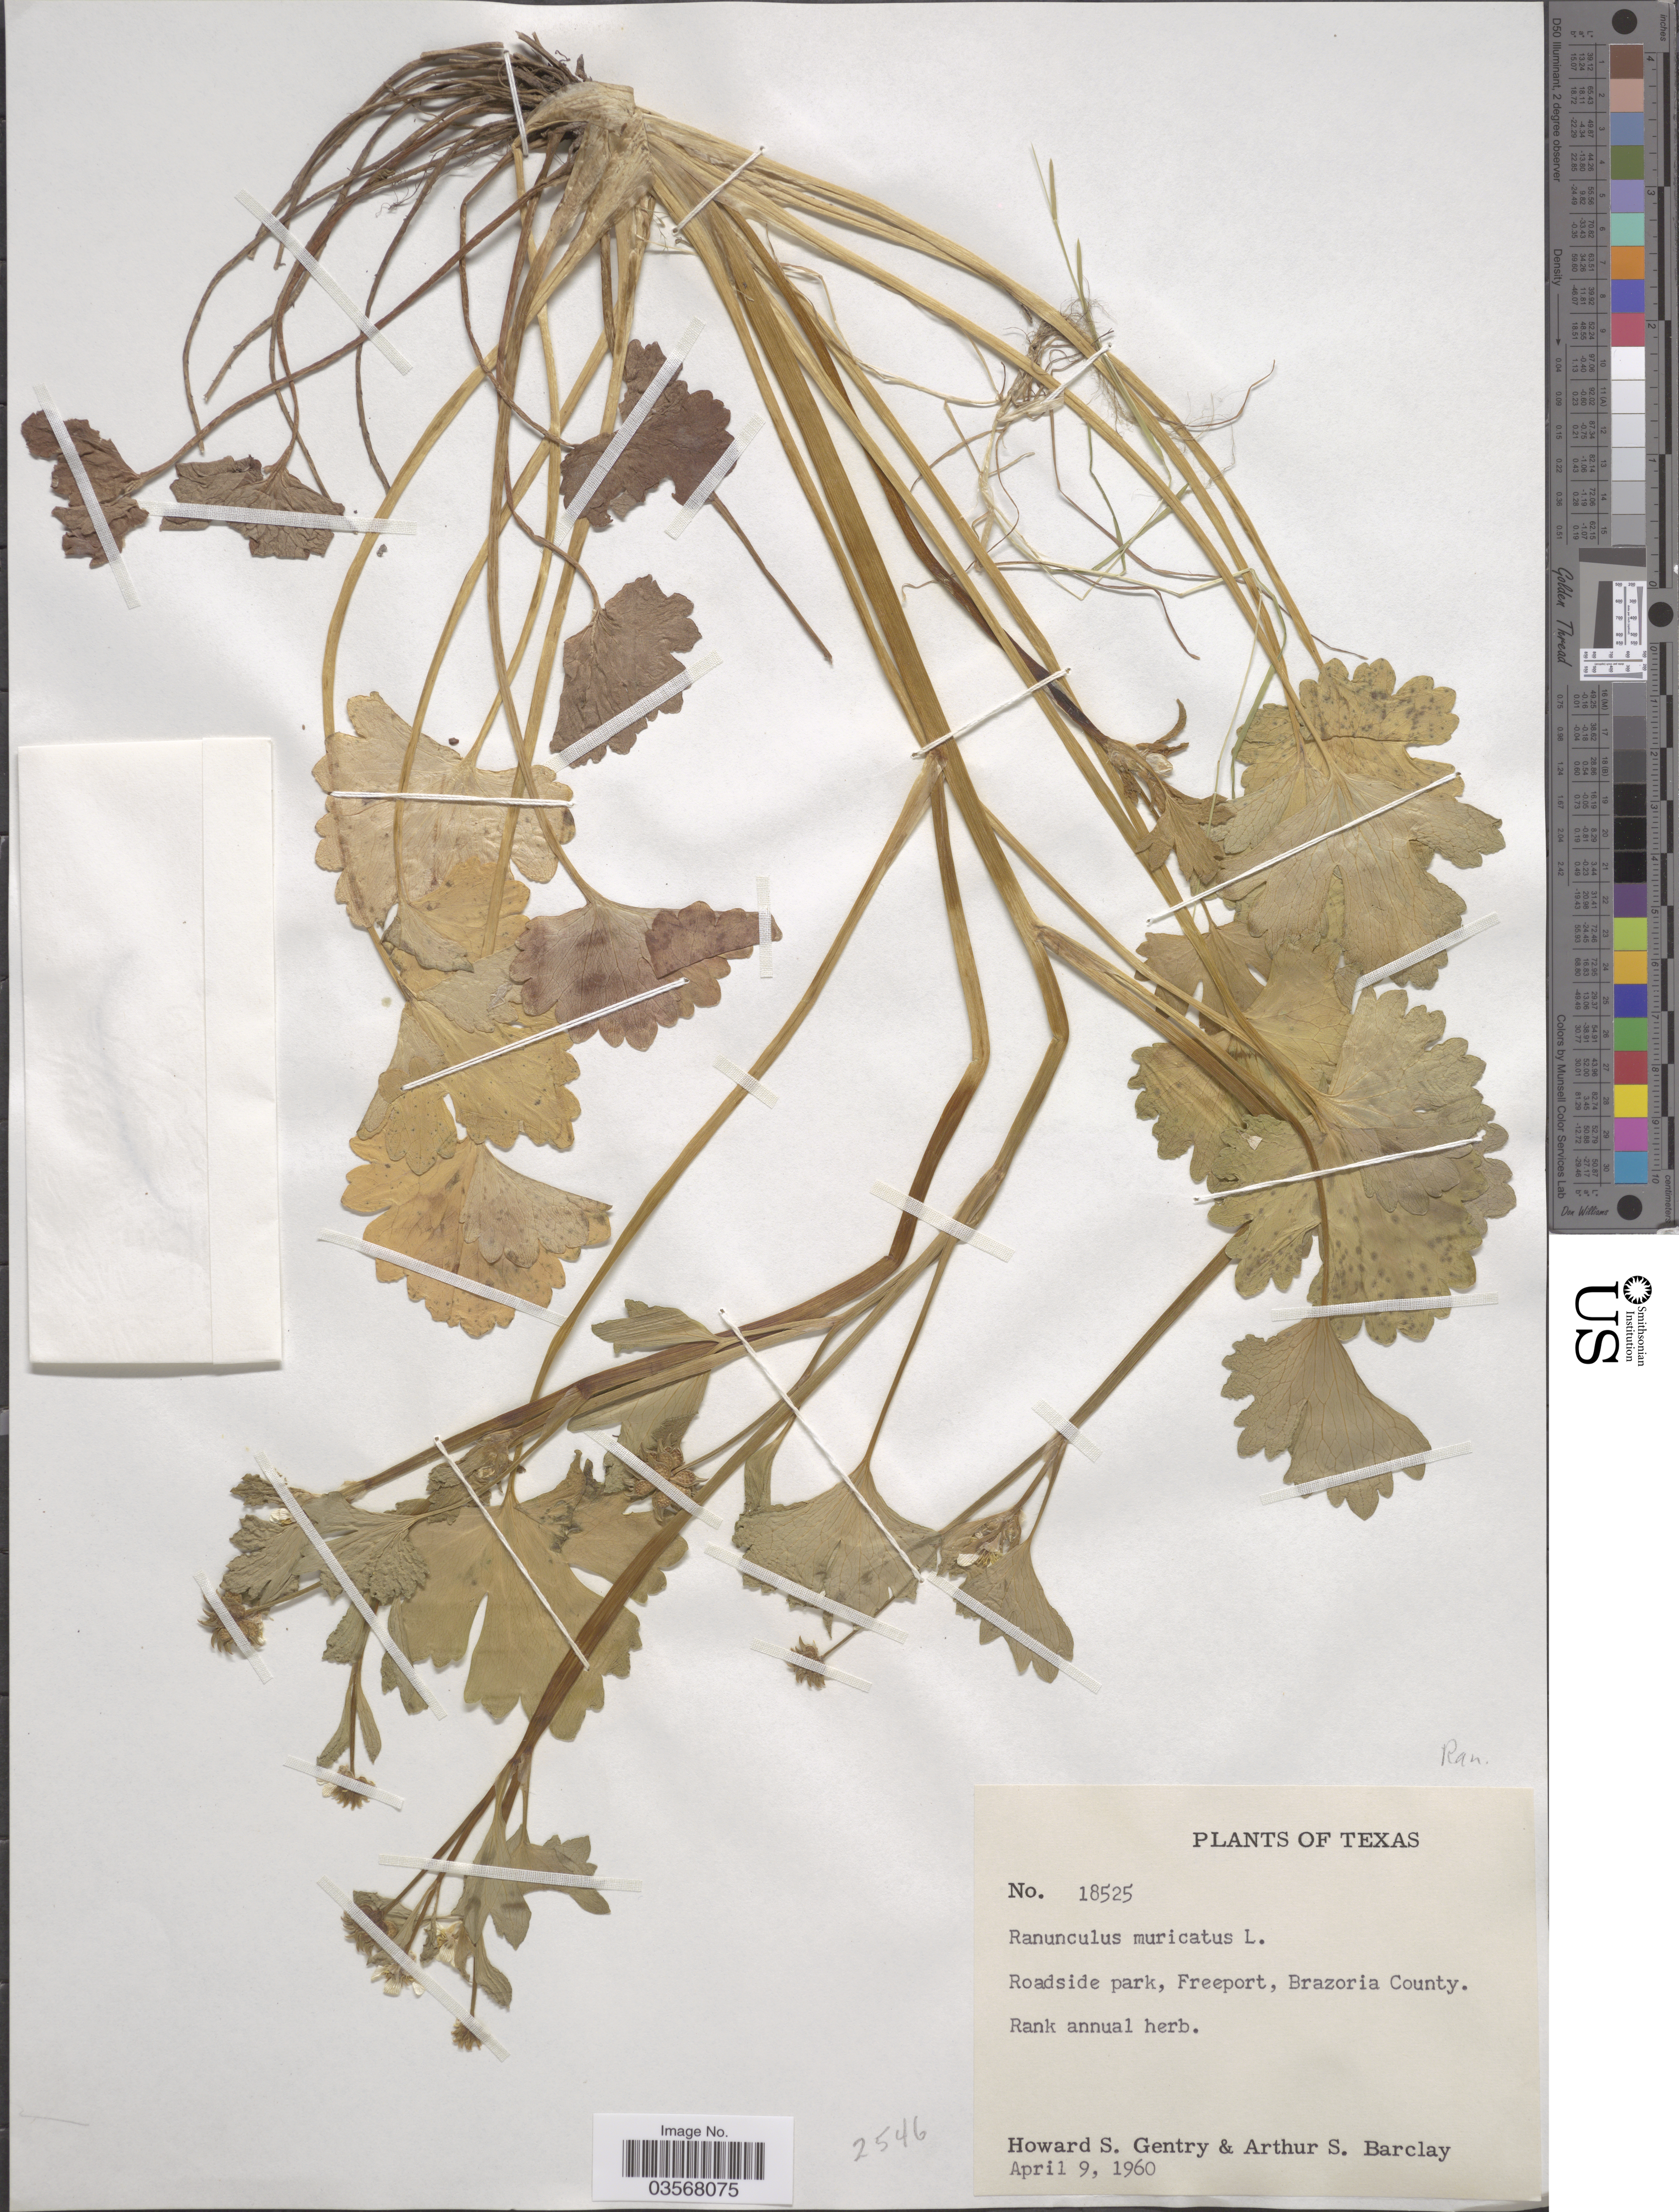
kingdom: Plantae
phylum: Tracheophyta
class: Magnoliopsida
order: Ranunculales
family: Ranunculaceae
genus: Ranunculus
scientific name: Ranunculus muricatus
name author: L.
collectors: H. S. Gentry & A. S. Barclay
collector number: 18525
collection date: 1960-04-09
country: United States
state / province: Texas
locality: Roadside park, Freeport, Brazoria County.